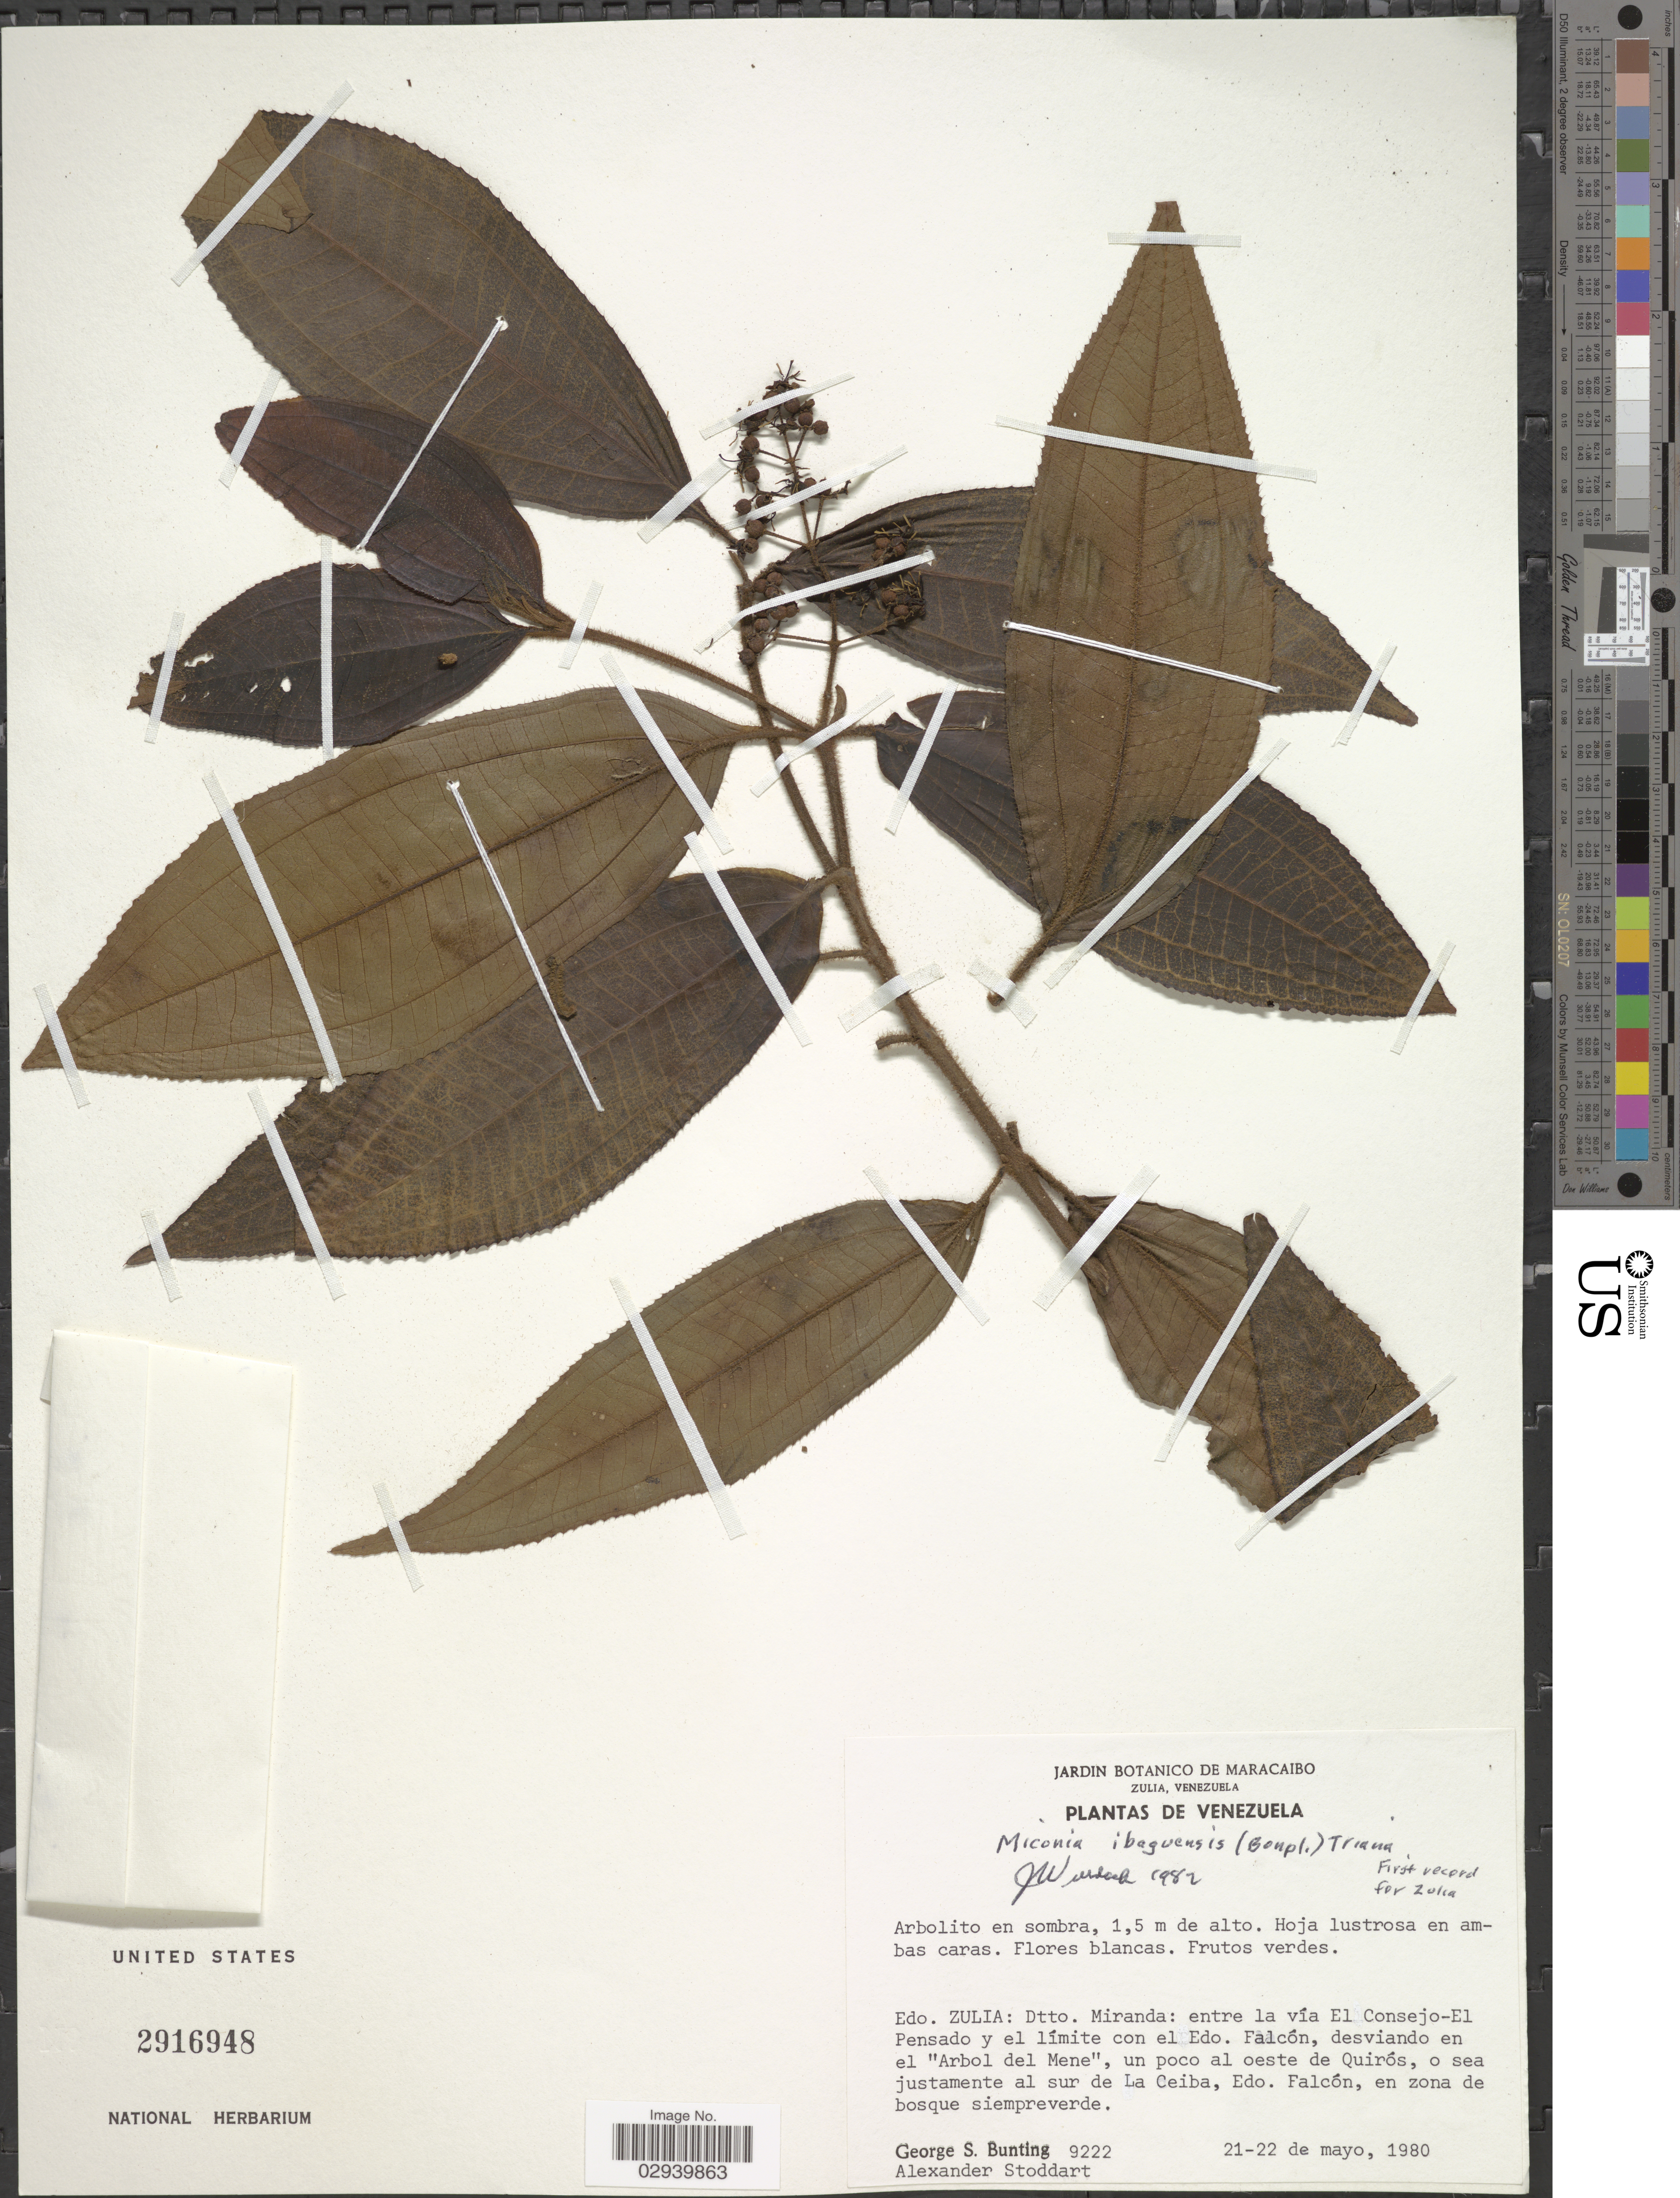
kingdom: Plantae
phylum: Tracheophyta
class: Magnoliopsida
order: Myrtales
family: Melastomataceae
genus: Miconia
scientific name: Miconia ibaguensis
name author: (Bonpl.) Triana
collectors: G. S. Bunting & A. Stoddart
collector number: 9222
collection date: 1980-05-21/1980-05-22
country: Venezuela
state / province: Zulia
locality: Edo. Zulia: Dtto. Miranda: entre la vía El Consejo-El Pensado y el límite con el Edo. Falcón, desviando en el "Arbol del Mene", un poco al oeste de Quirós, o sea justamente al sur de La Ceiba, Edo. Falcón.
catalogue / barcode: US 2916948